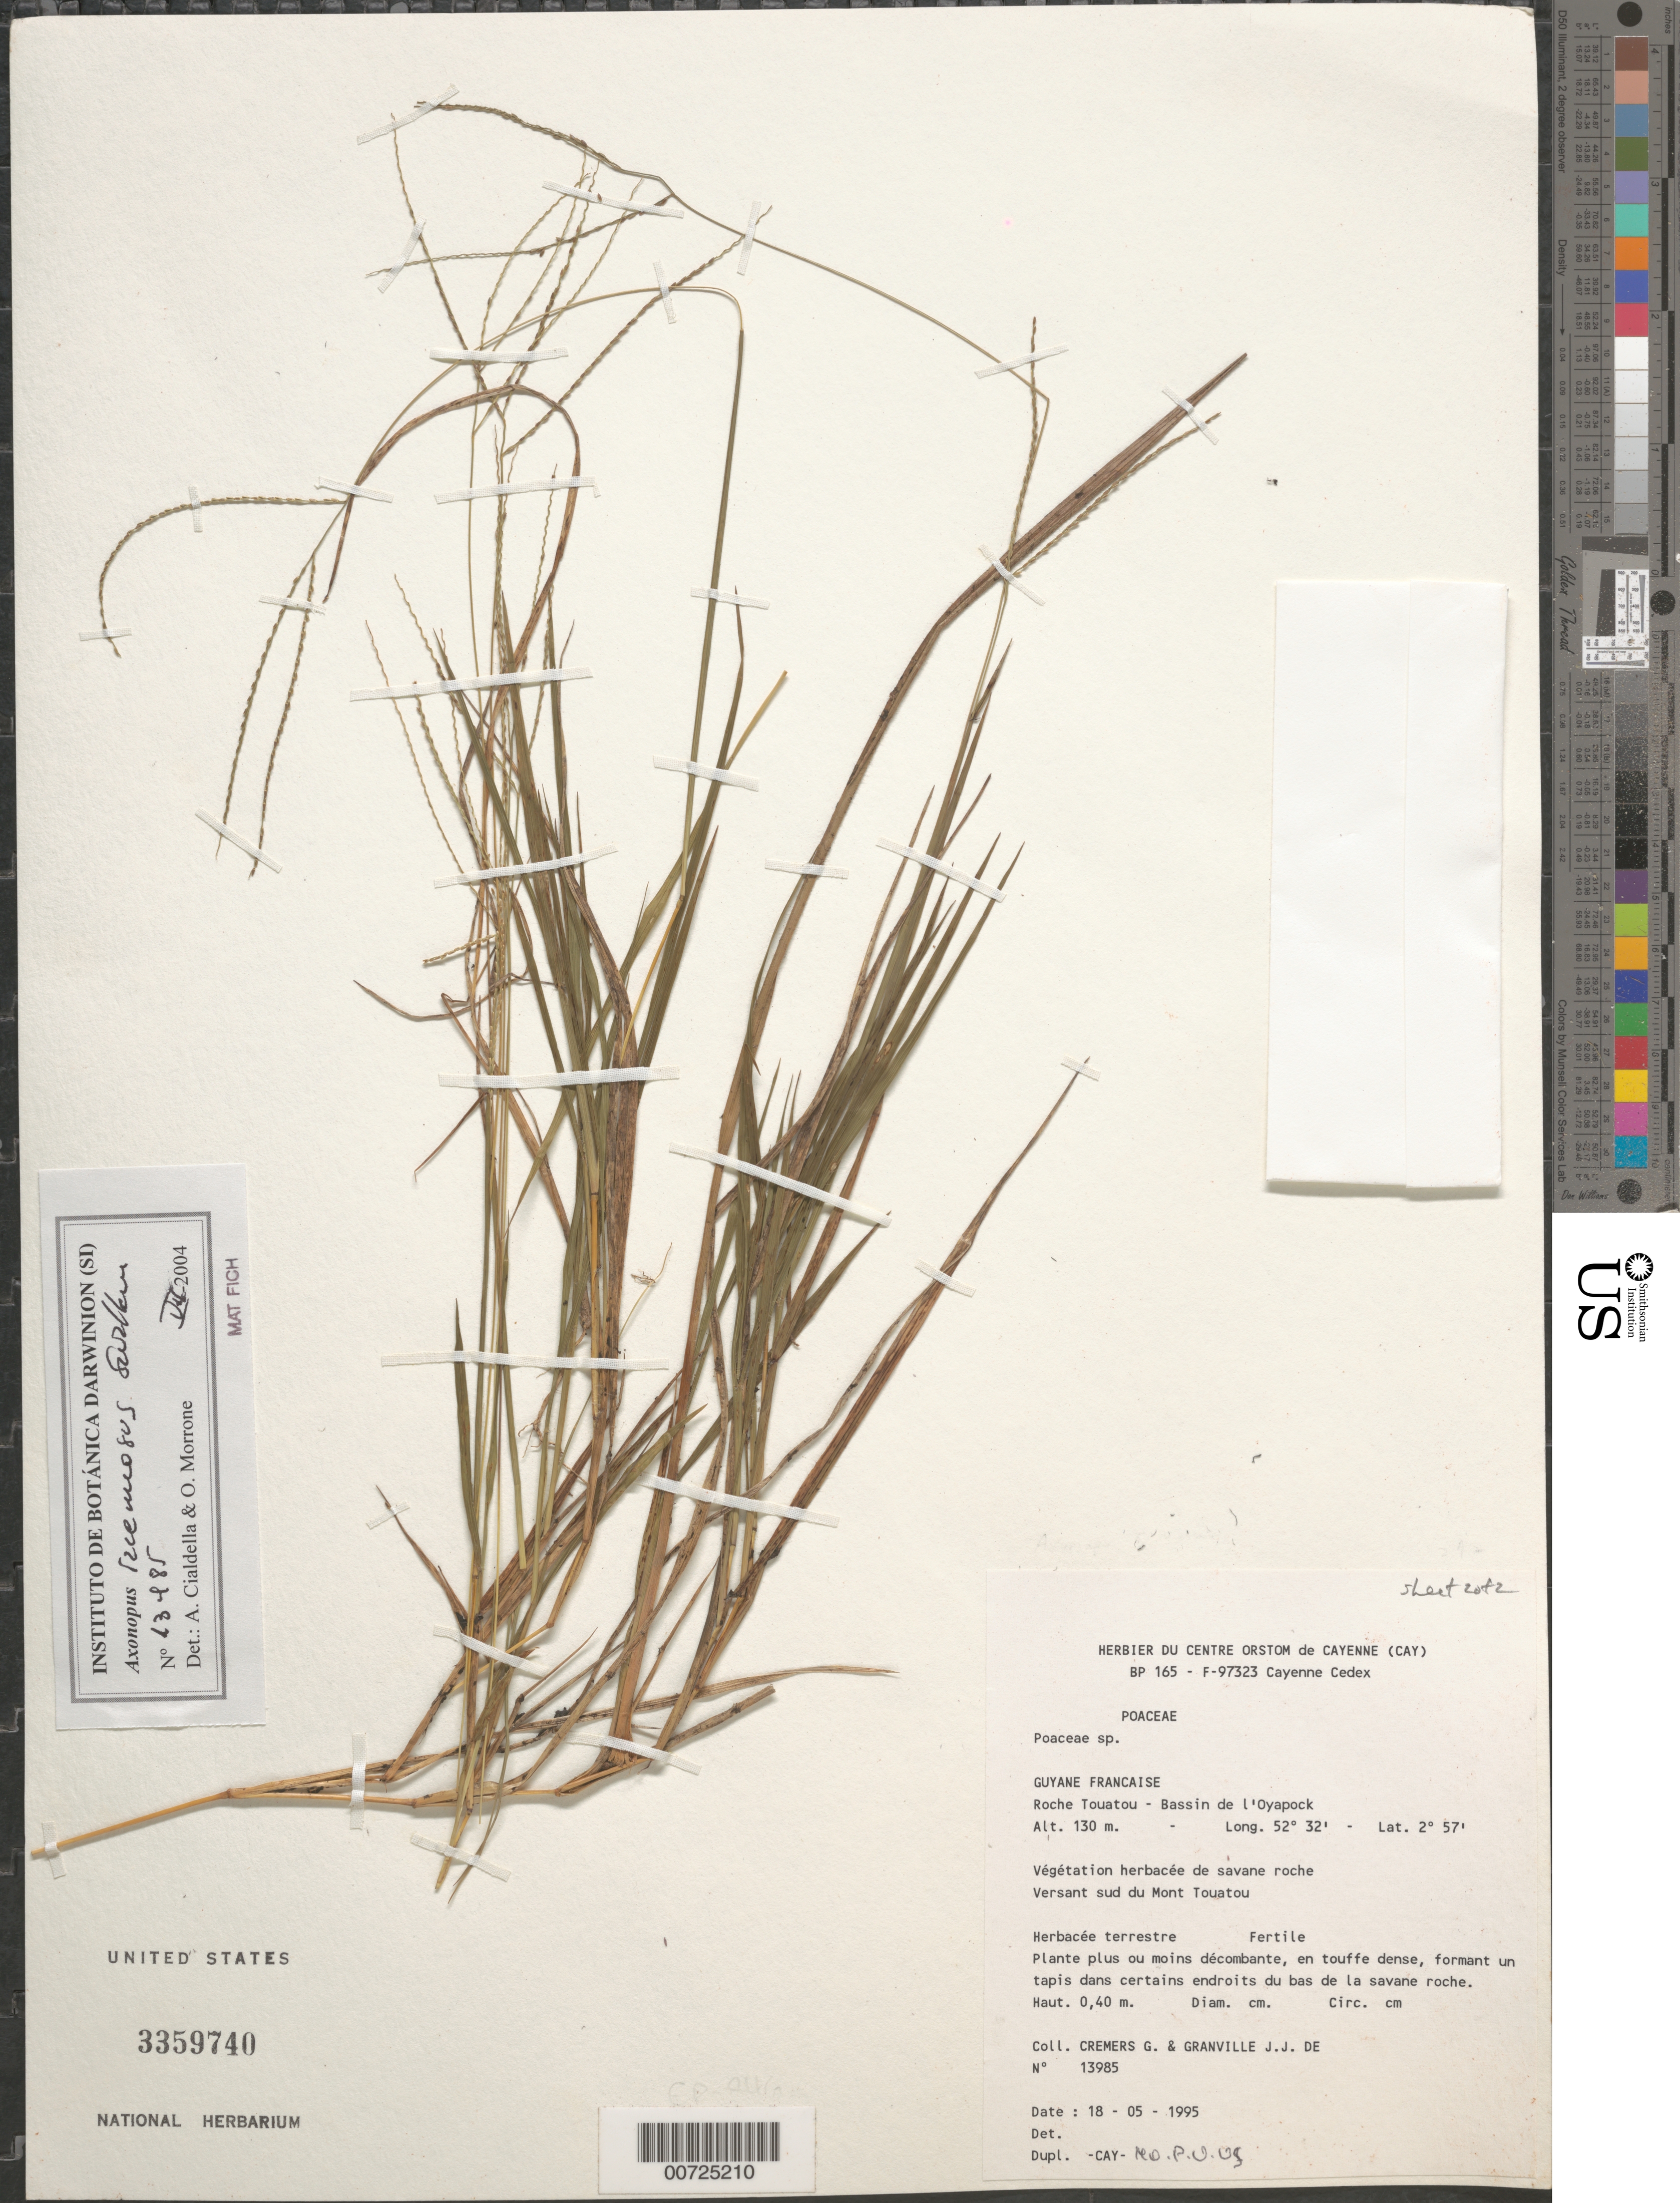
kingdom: Plantae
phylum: Tracheophyta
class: Liliopsida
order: Poales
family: Poaceae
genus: Axonopus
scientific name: Axonopus ramosus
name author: Swallen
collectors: G. Cremers & J.-J. de Granville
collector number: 13985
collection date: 1995-05-18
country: French Guiana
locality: Guyane Francaise. Roche Touatou-Bassin de l'Oyapock. Végétation herbacée de savane roche. Versant sud du Mont Touatou.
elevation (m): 130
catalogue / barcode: US 3359740